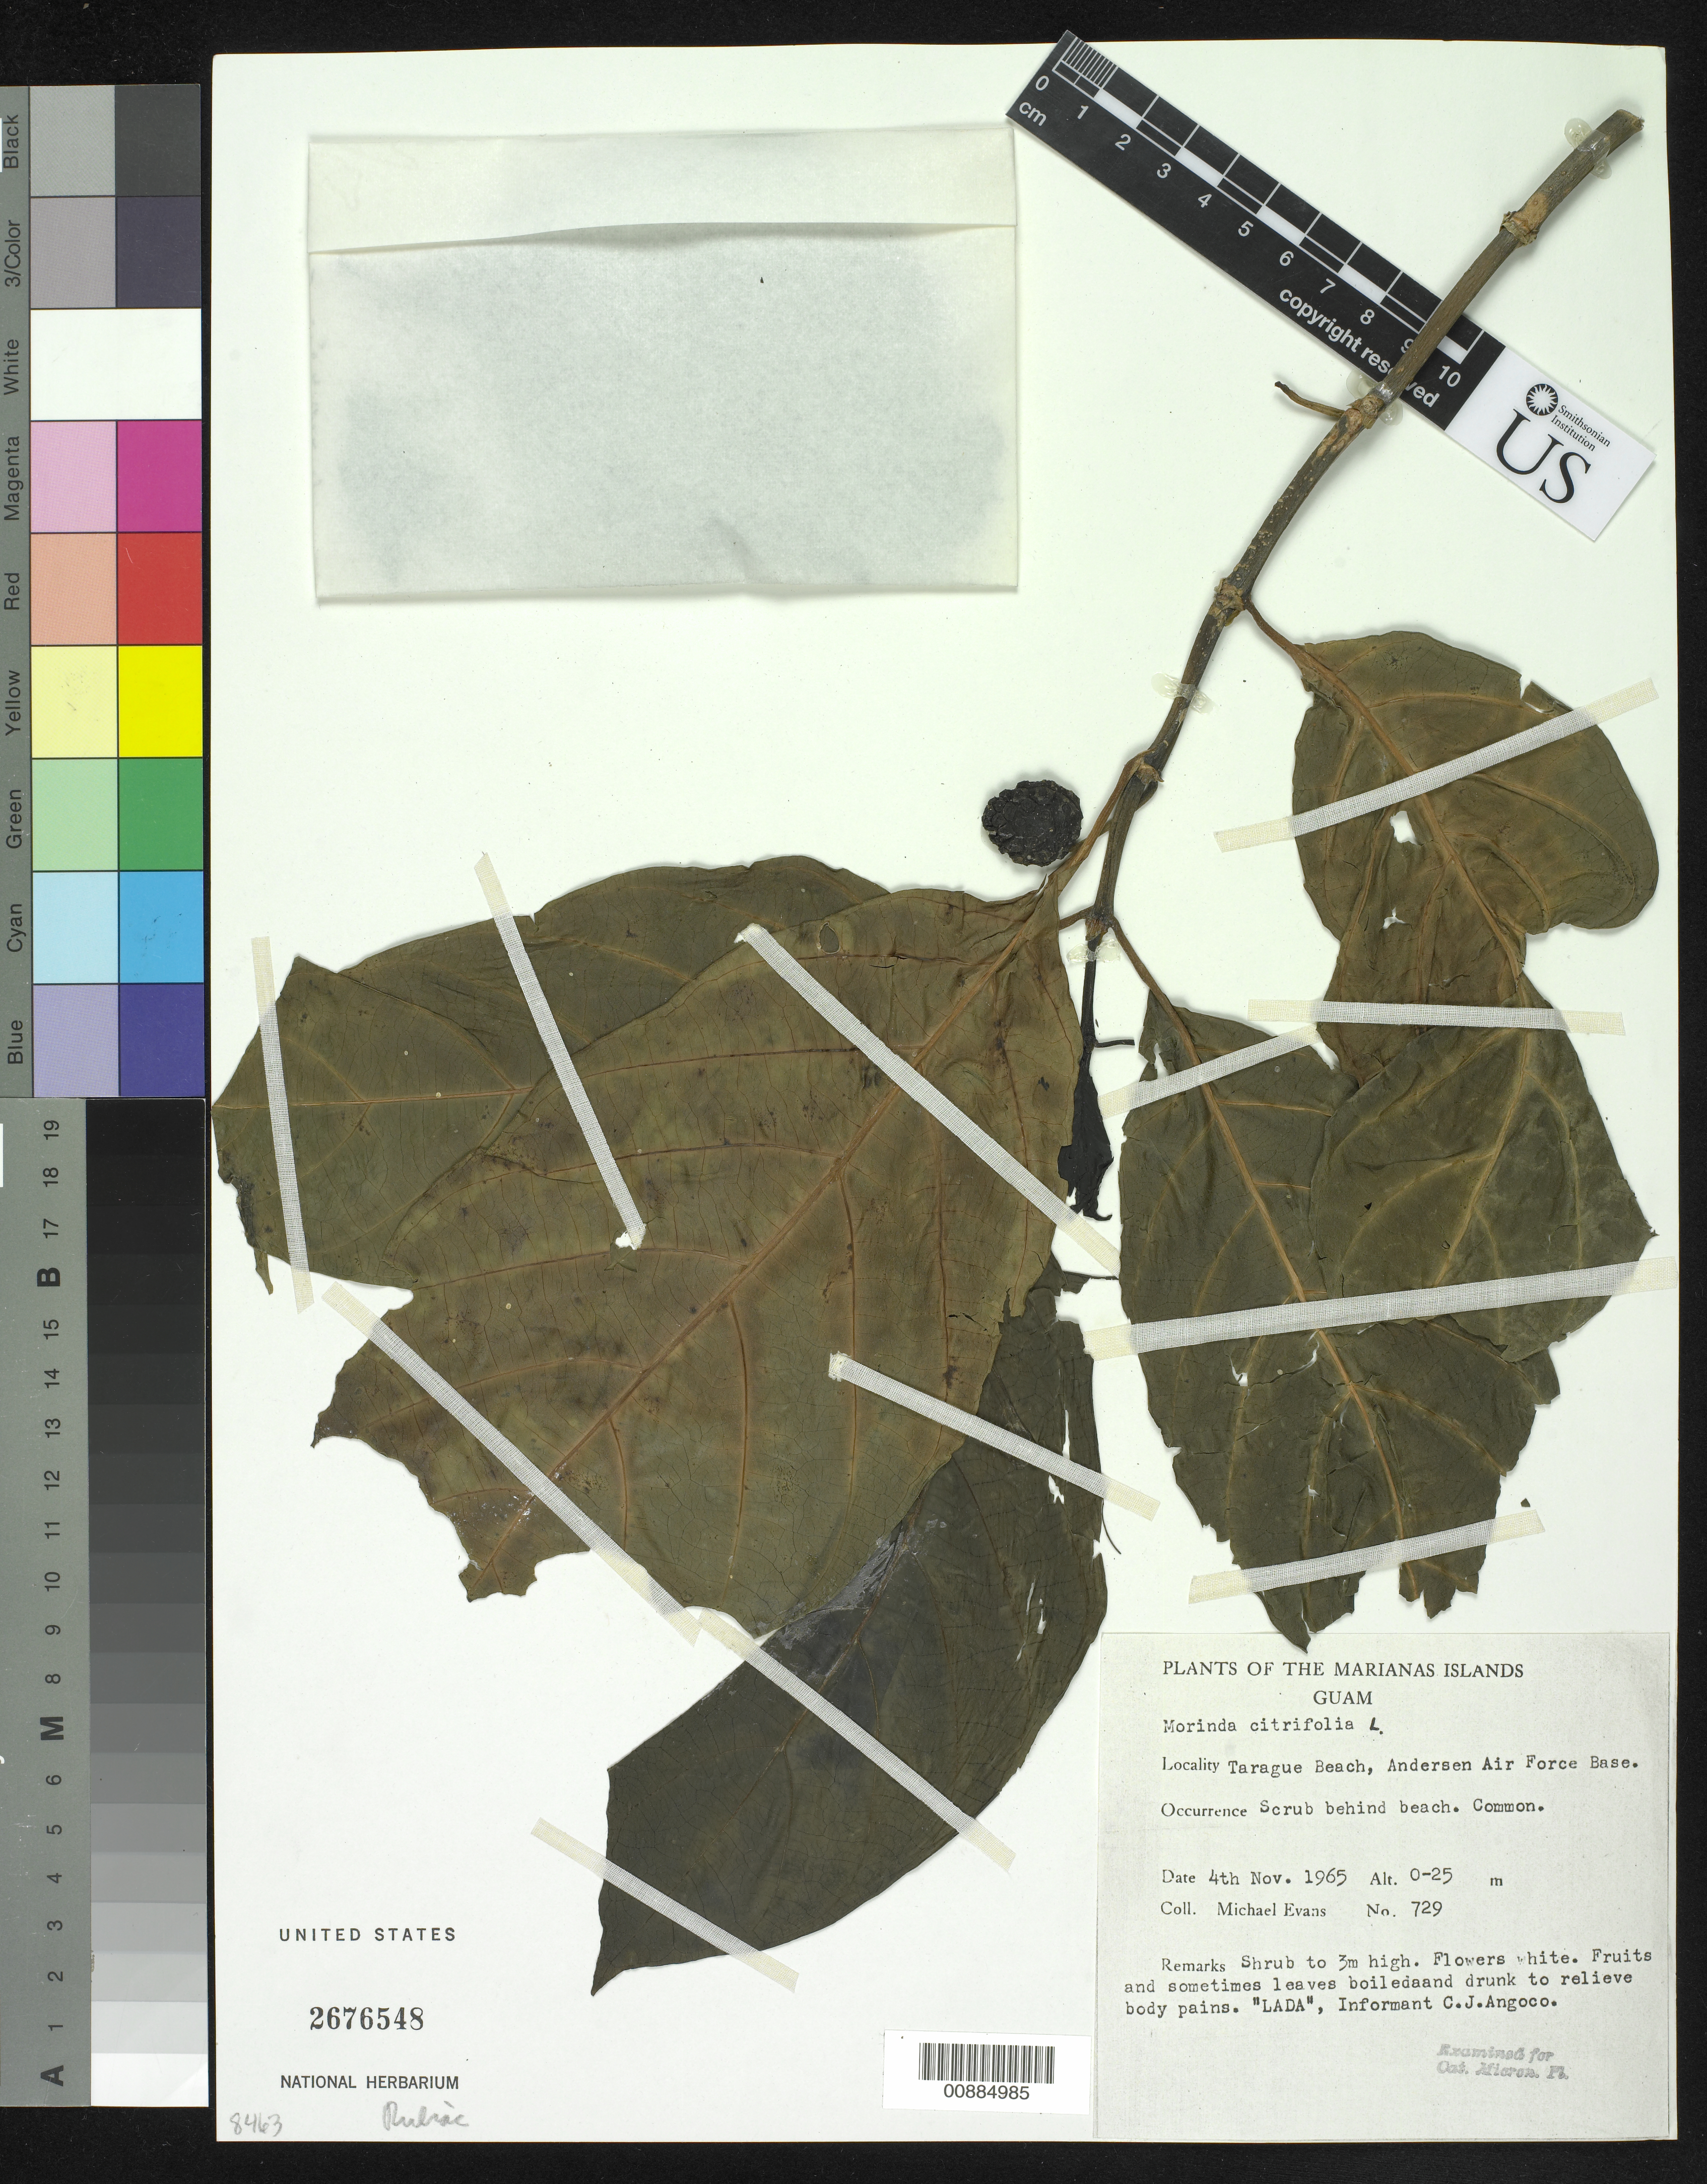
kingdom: Plantae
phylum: Tracheophyta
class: Magnoliopsida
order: Gentianales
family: Rubiaceae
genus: Morinda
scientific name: Morinda citrifolia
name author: L.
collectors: M. Evans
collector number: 729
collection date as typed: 04 Nov 1965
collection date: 1965-11-04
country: Guam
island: Guam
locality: Tarague Beach, Andersen Air Force Base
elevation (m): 0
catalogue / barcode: US 2676548